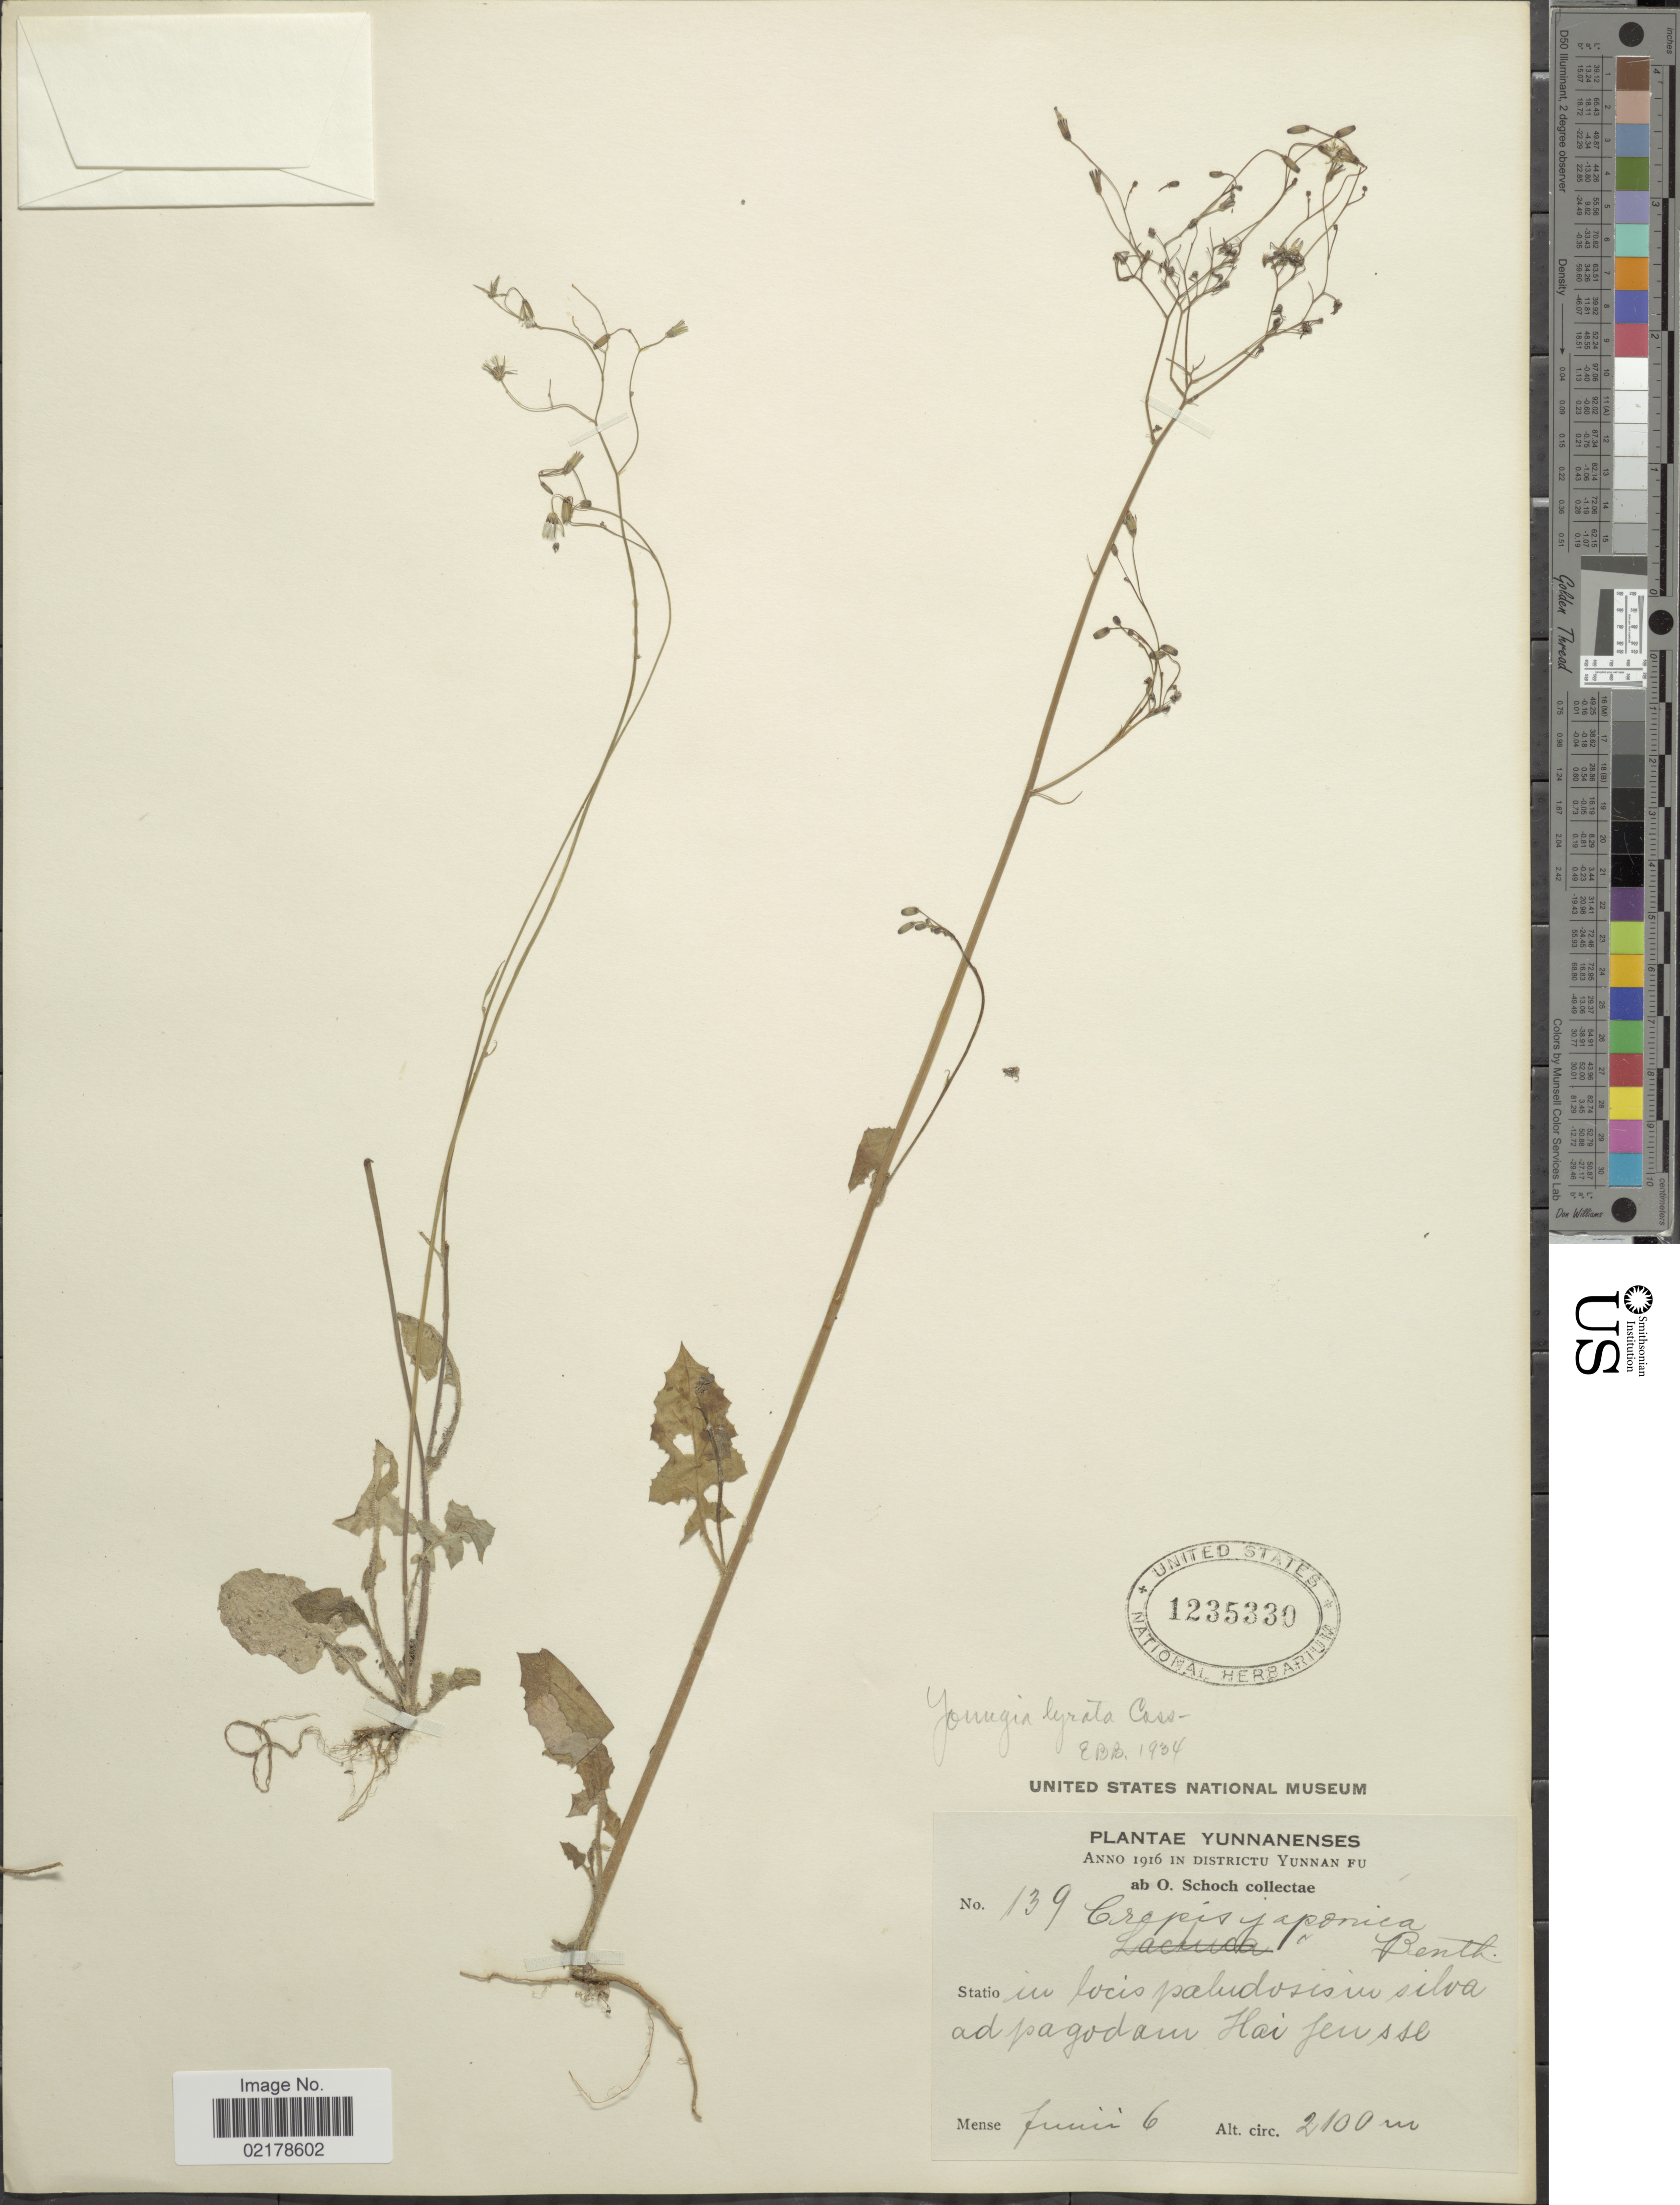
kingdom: Plantae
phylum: Tracheophyta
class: Magnoliopsida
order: Asterales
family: Asteraceae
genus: Youngia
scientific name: Youngia japonica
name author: (L.) DC.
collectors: O. Schoch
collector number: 139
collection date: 1916-06-06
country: China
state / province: Yunnan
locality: In locis paludosis silva ad pagodam Hai Feusse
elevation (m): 2100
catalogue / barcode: US 1235330